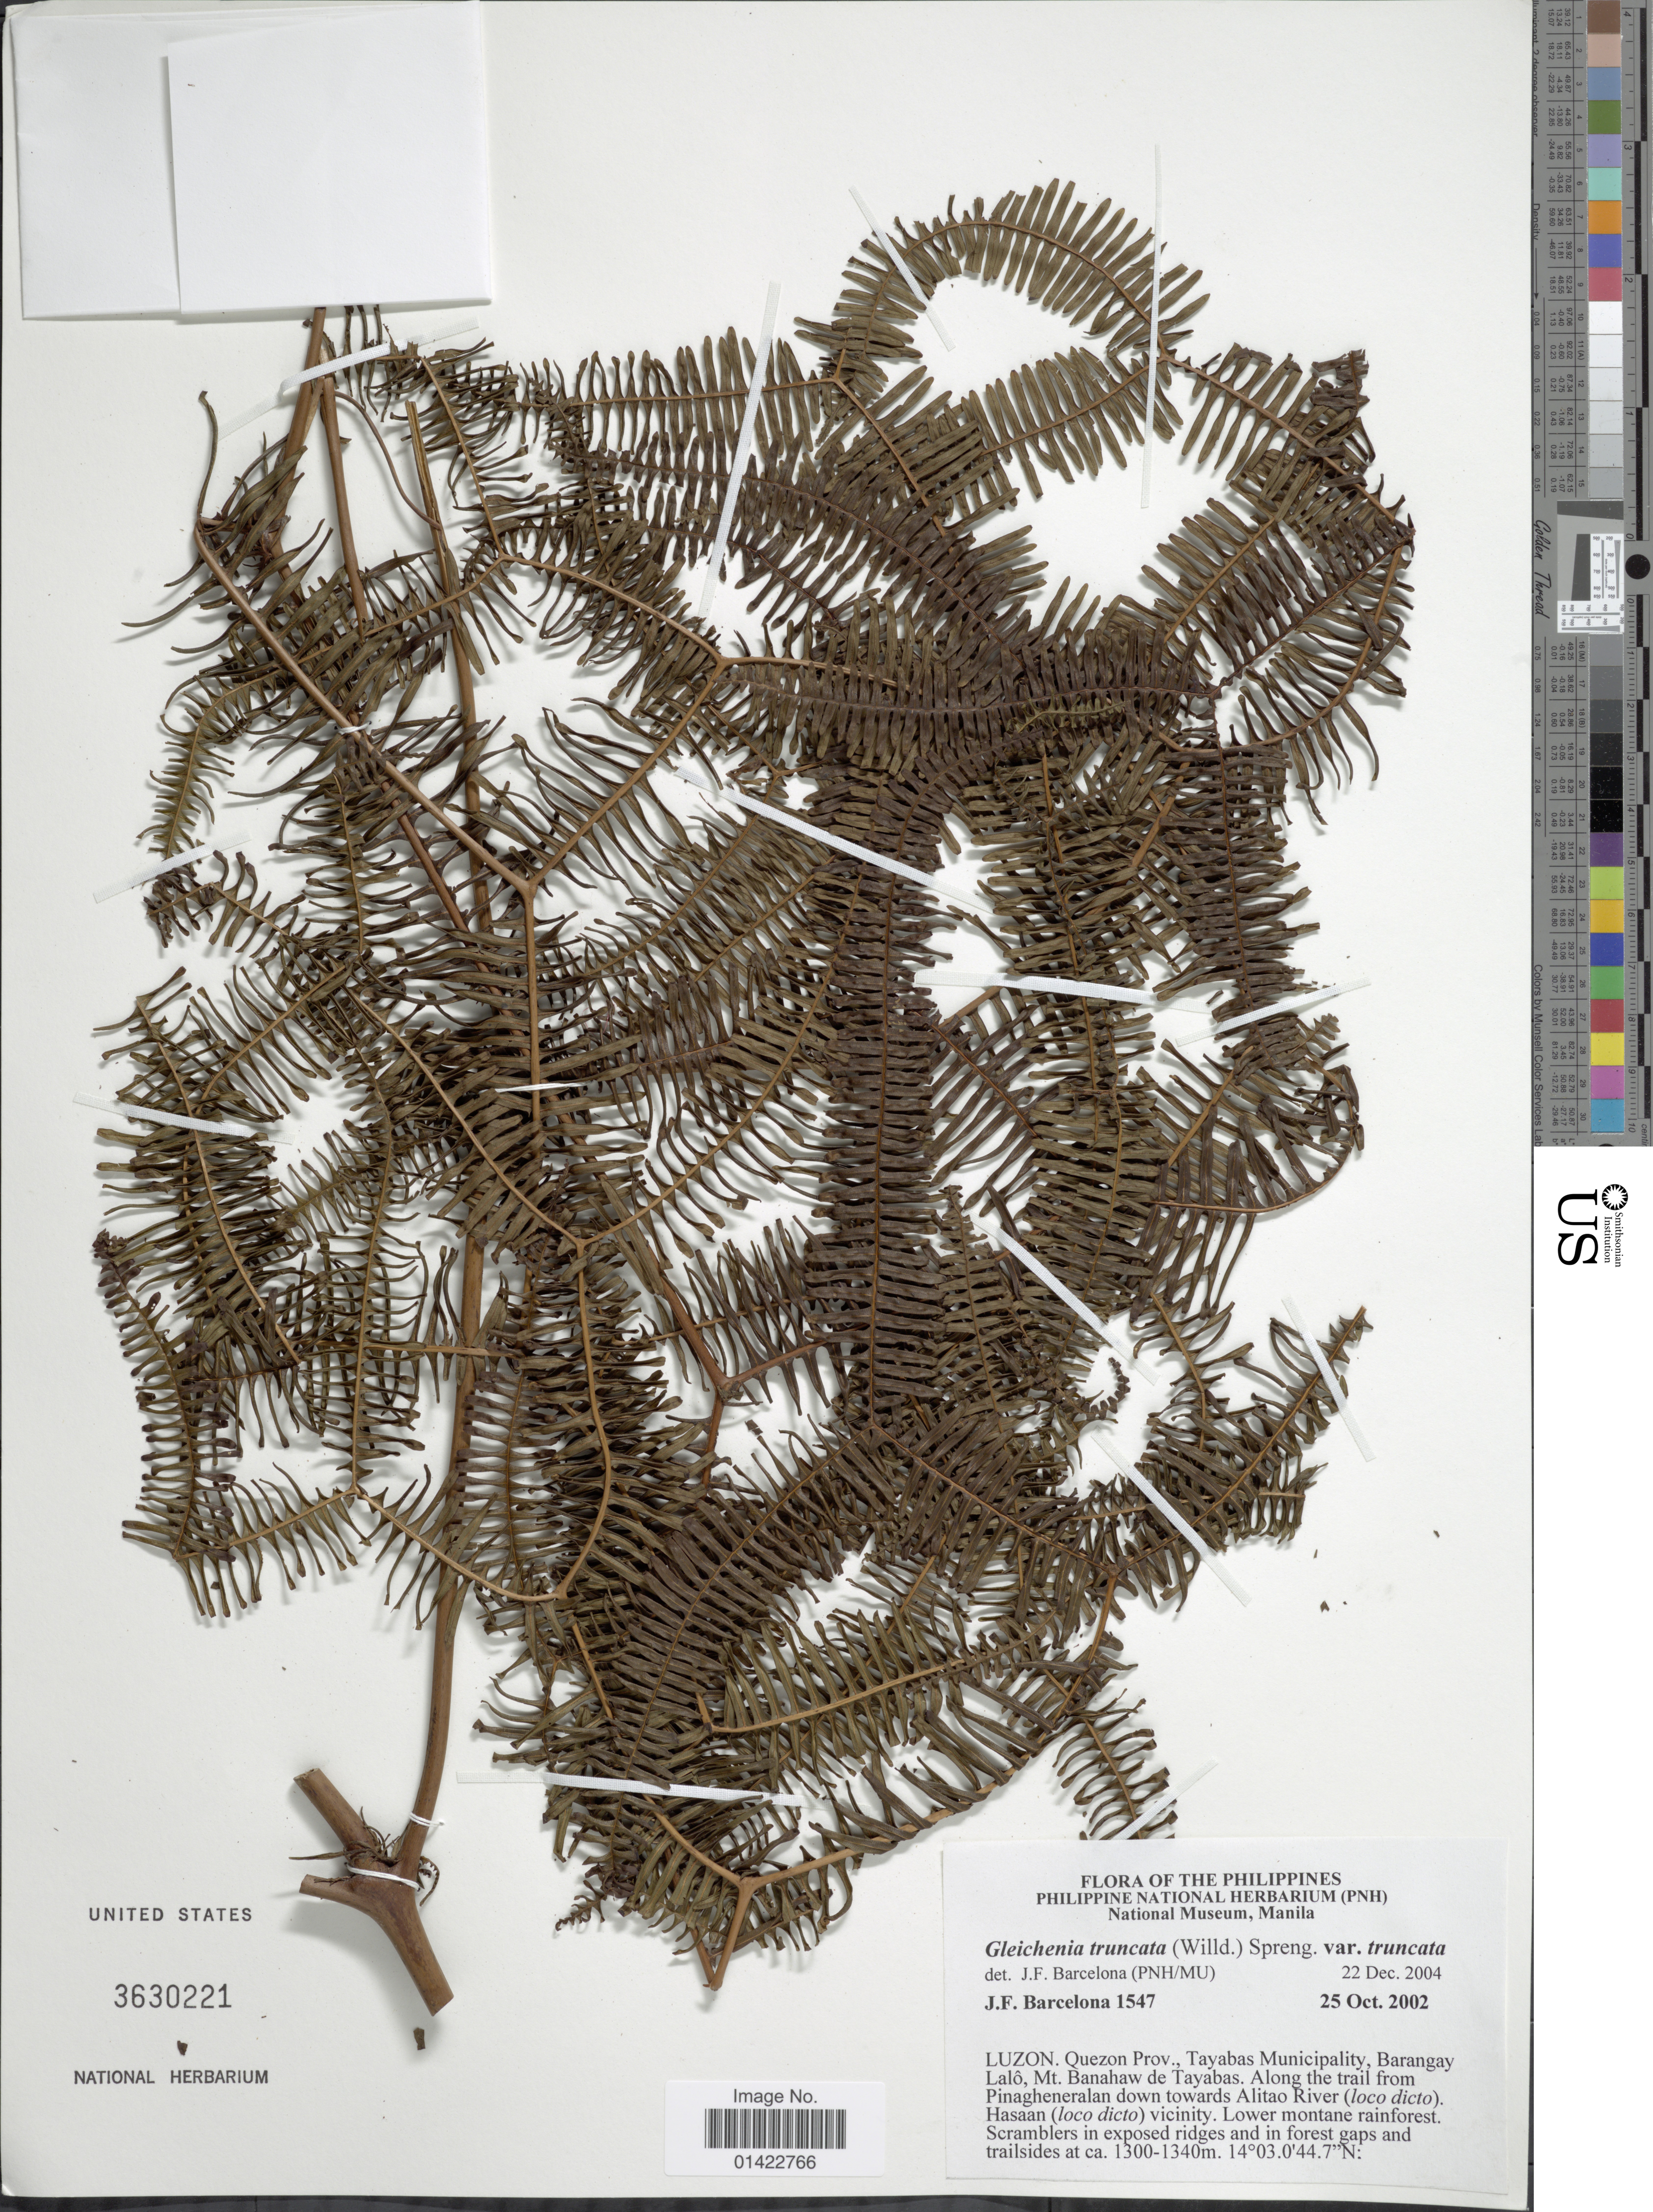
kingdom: Plantae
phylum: Tracheophyta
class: Polypodiopsida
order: Gleicheniales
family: Gleicheniaceae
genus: Sticherus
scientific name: Sticherus truncatus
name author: (Willd.) Nakai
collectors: J. F. Barcelona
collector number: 1547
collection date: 2002-10-25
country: Philippines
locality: Luzon. Quezon Prov., Tayabas Municipality,Barangay Lalo,Mt. Banahaw de Tayabas. Along the trail from Pinagheneralan down towards Alitao River. Hasaan vicinity.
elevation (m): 1300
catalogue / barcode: US 3630221